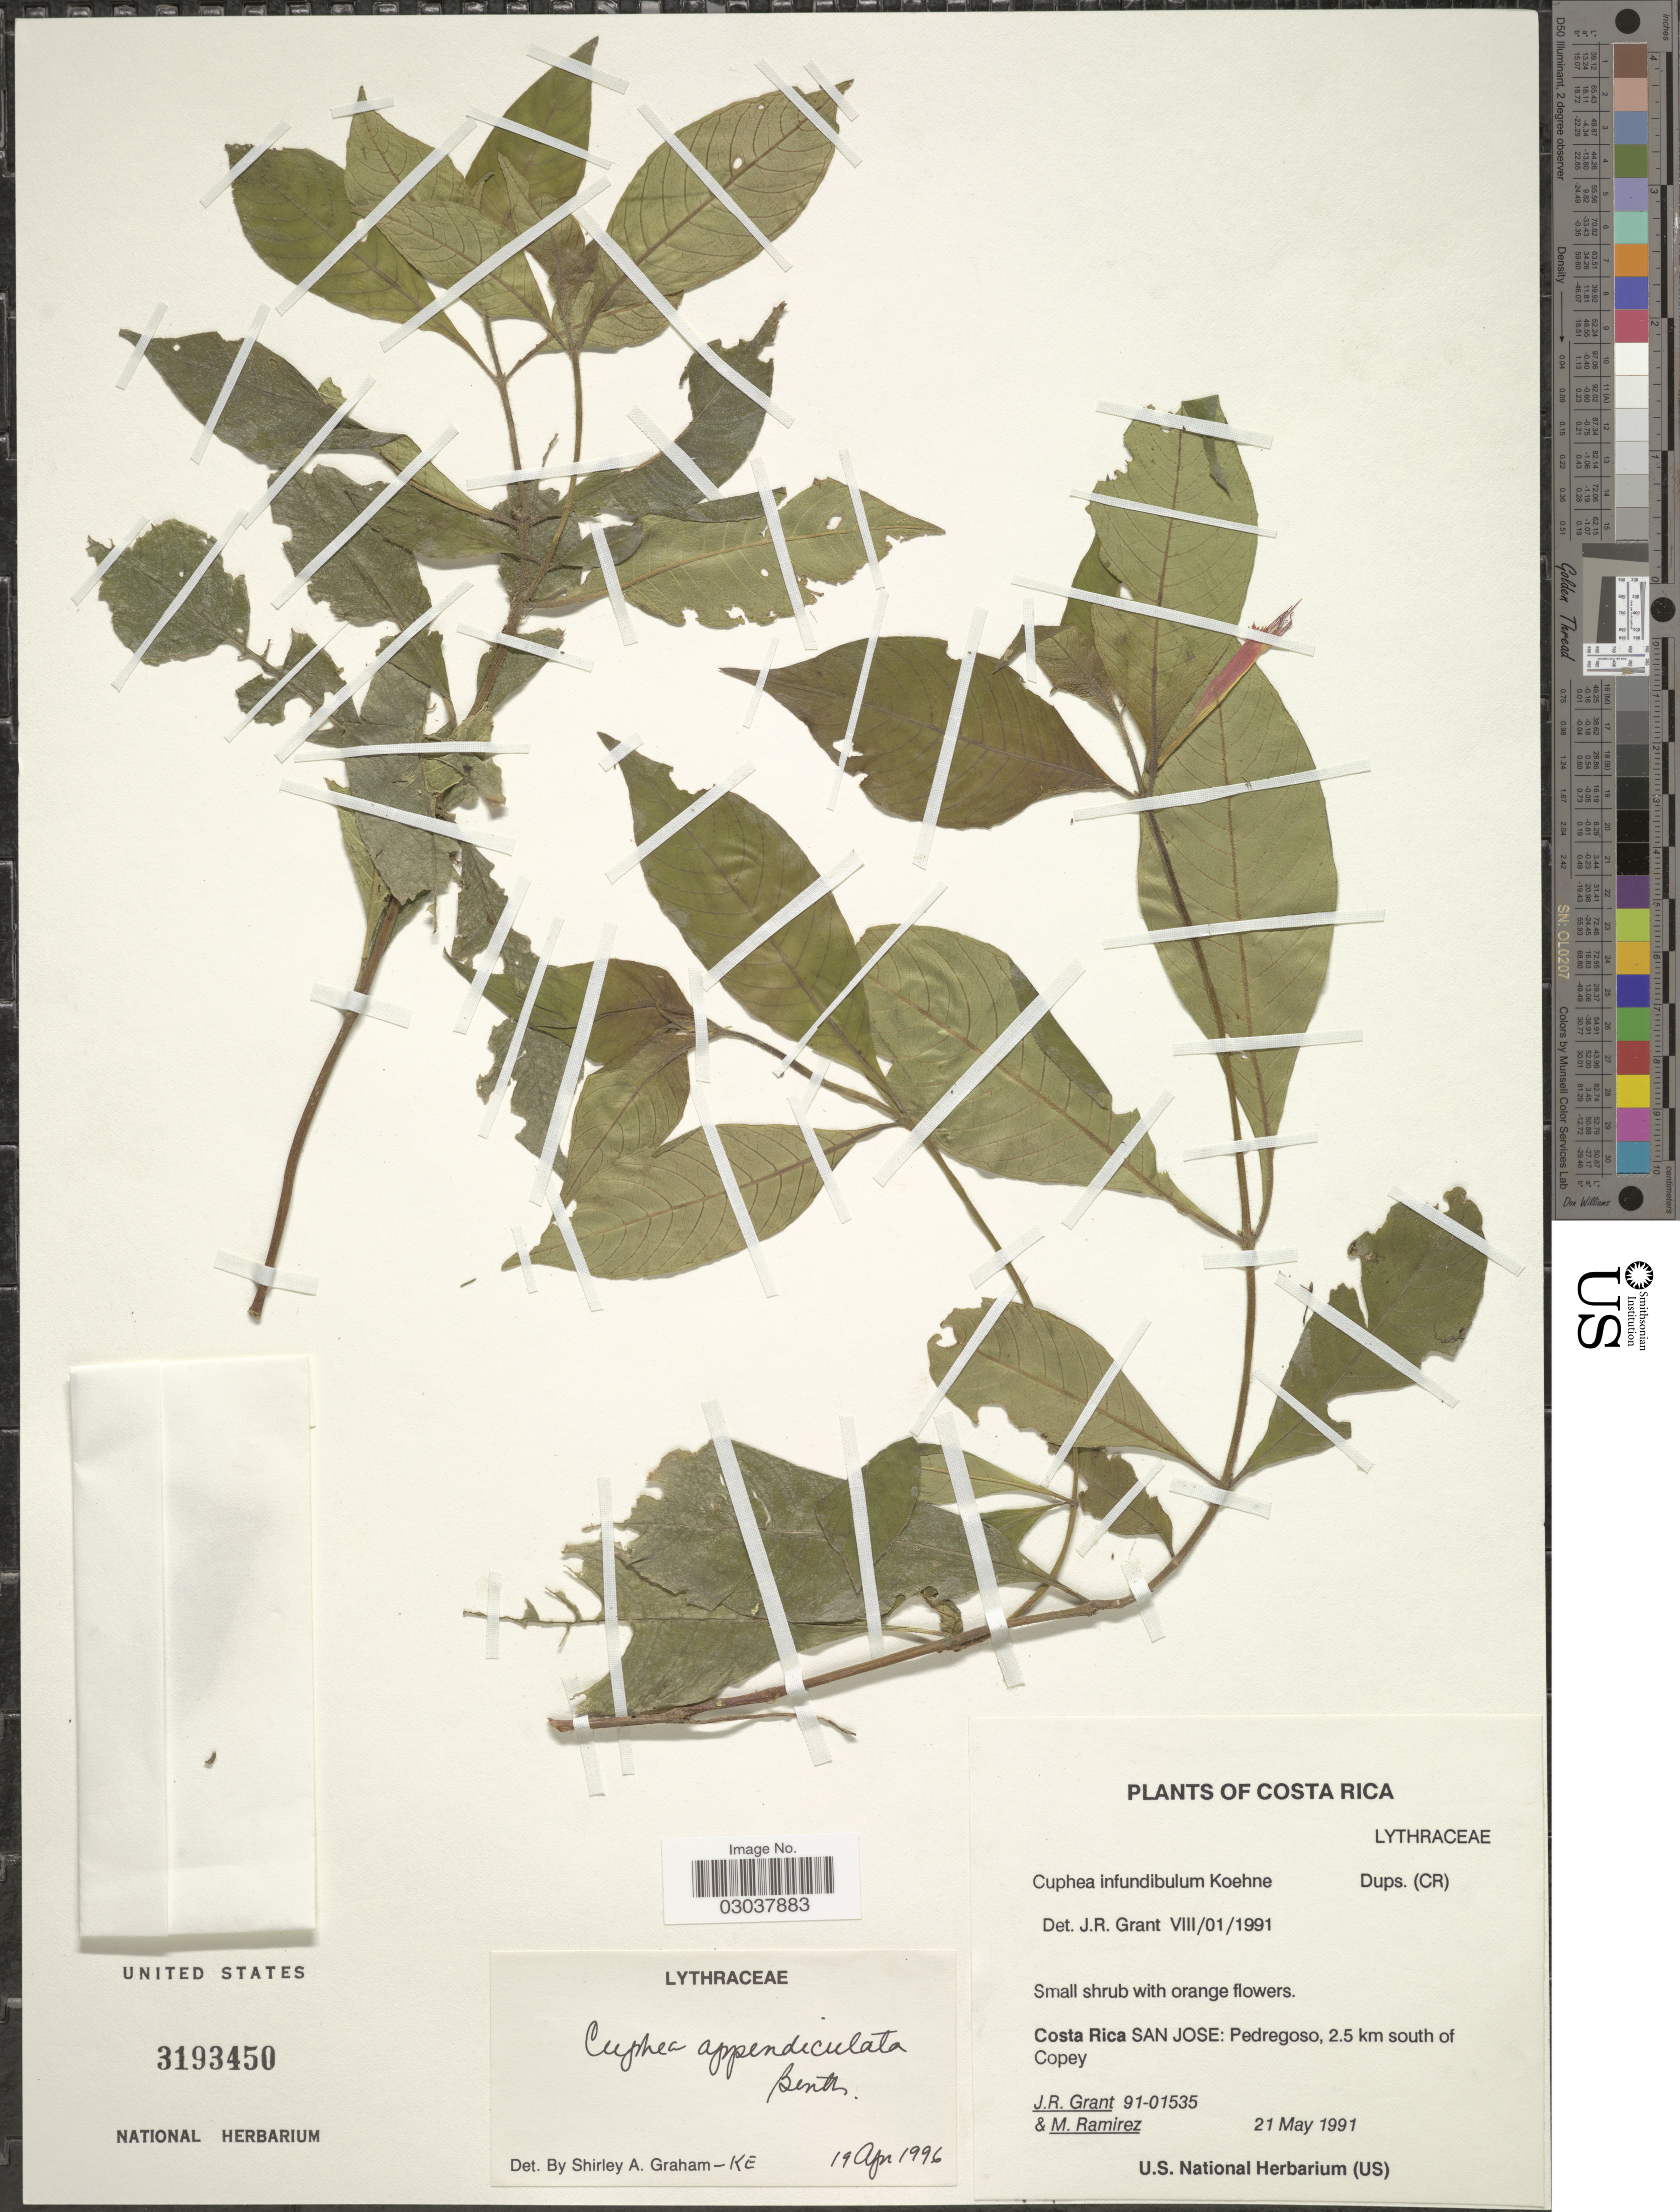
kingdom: Plantae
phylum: Tracheophyta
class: Magnoliopsida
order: Myrtales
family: Lythraceae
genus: Cuphea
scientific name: Cuphea appendiculata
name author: Benth.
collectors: J. Grant & M. Ramirez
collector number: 91-01535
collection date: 1991-05-21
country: Costa Rica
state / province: San José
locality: Pedregoso, 2.5 km south of Copey.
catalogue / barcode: US 3193450